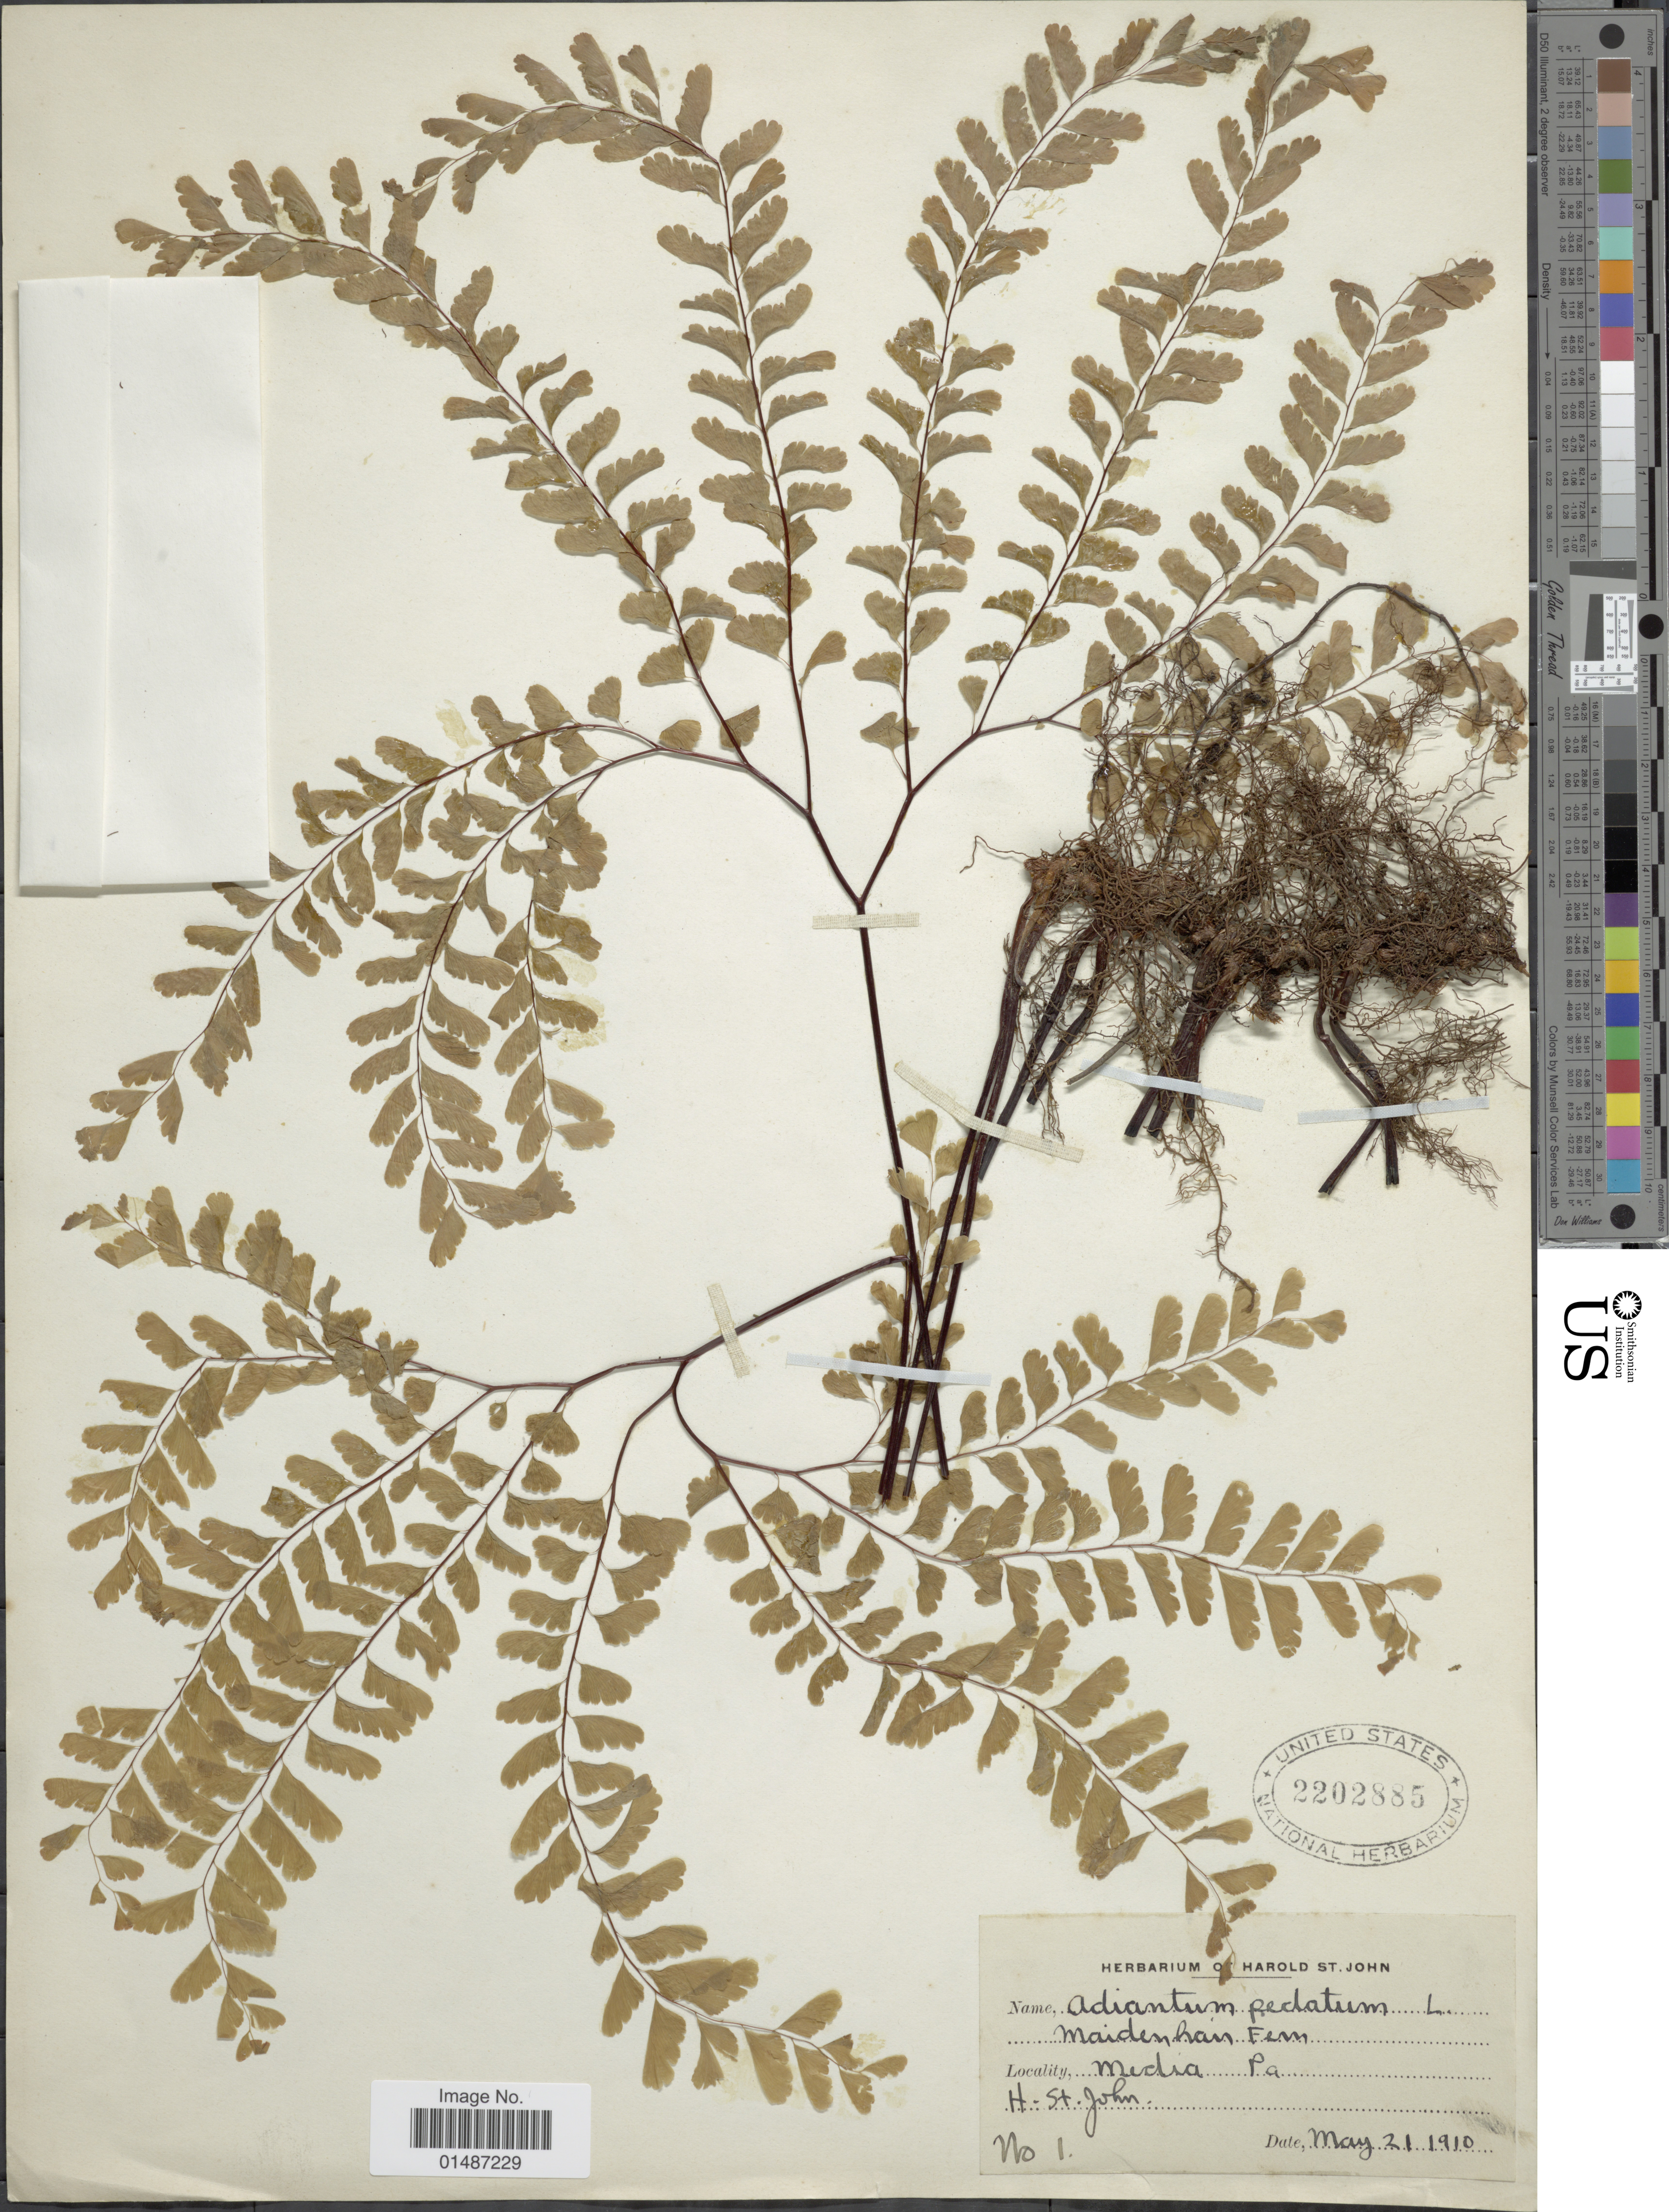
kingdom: Plantae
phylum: Tracheophyta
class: Polypodiopsida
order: Polypodiales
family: Pteridaceae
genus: Adiantum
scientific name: Adiantum pedatum var. pedatum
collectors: H. St. John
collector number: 1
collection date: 1910-05-21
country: United States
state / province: Pennsylvania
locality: Media.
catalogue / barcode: US 2202885